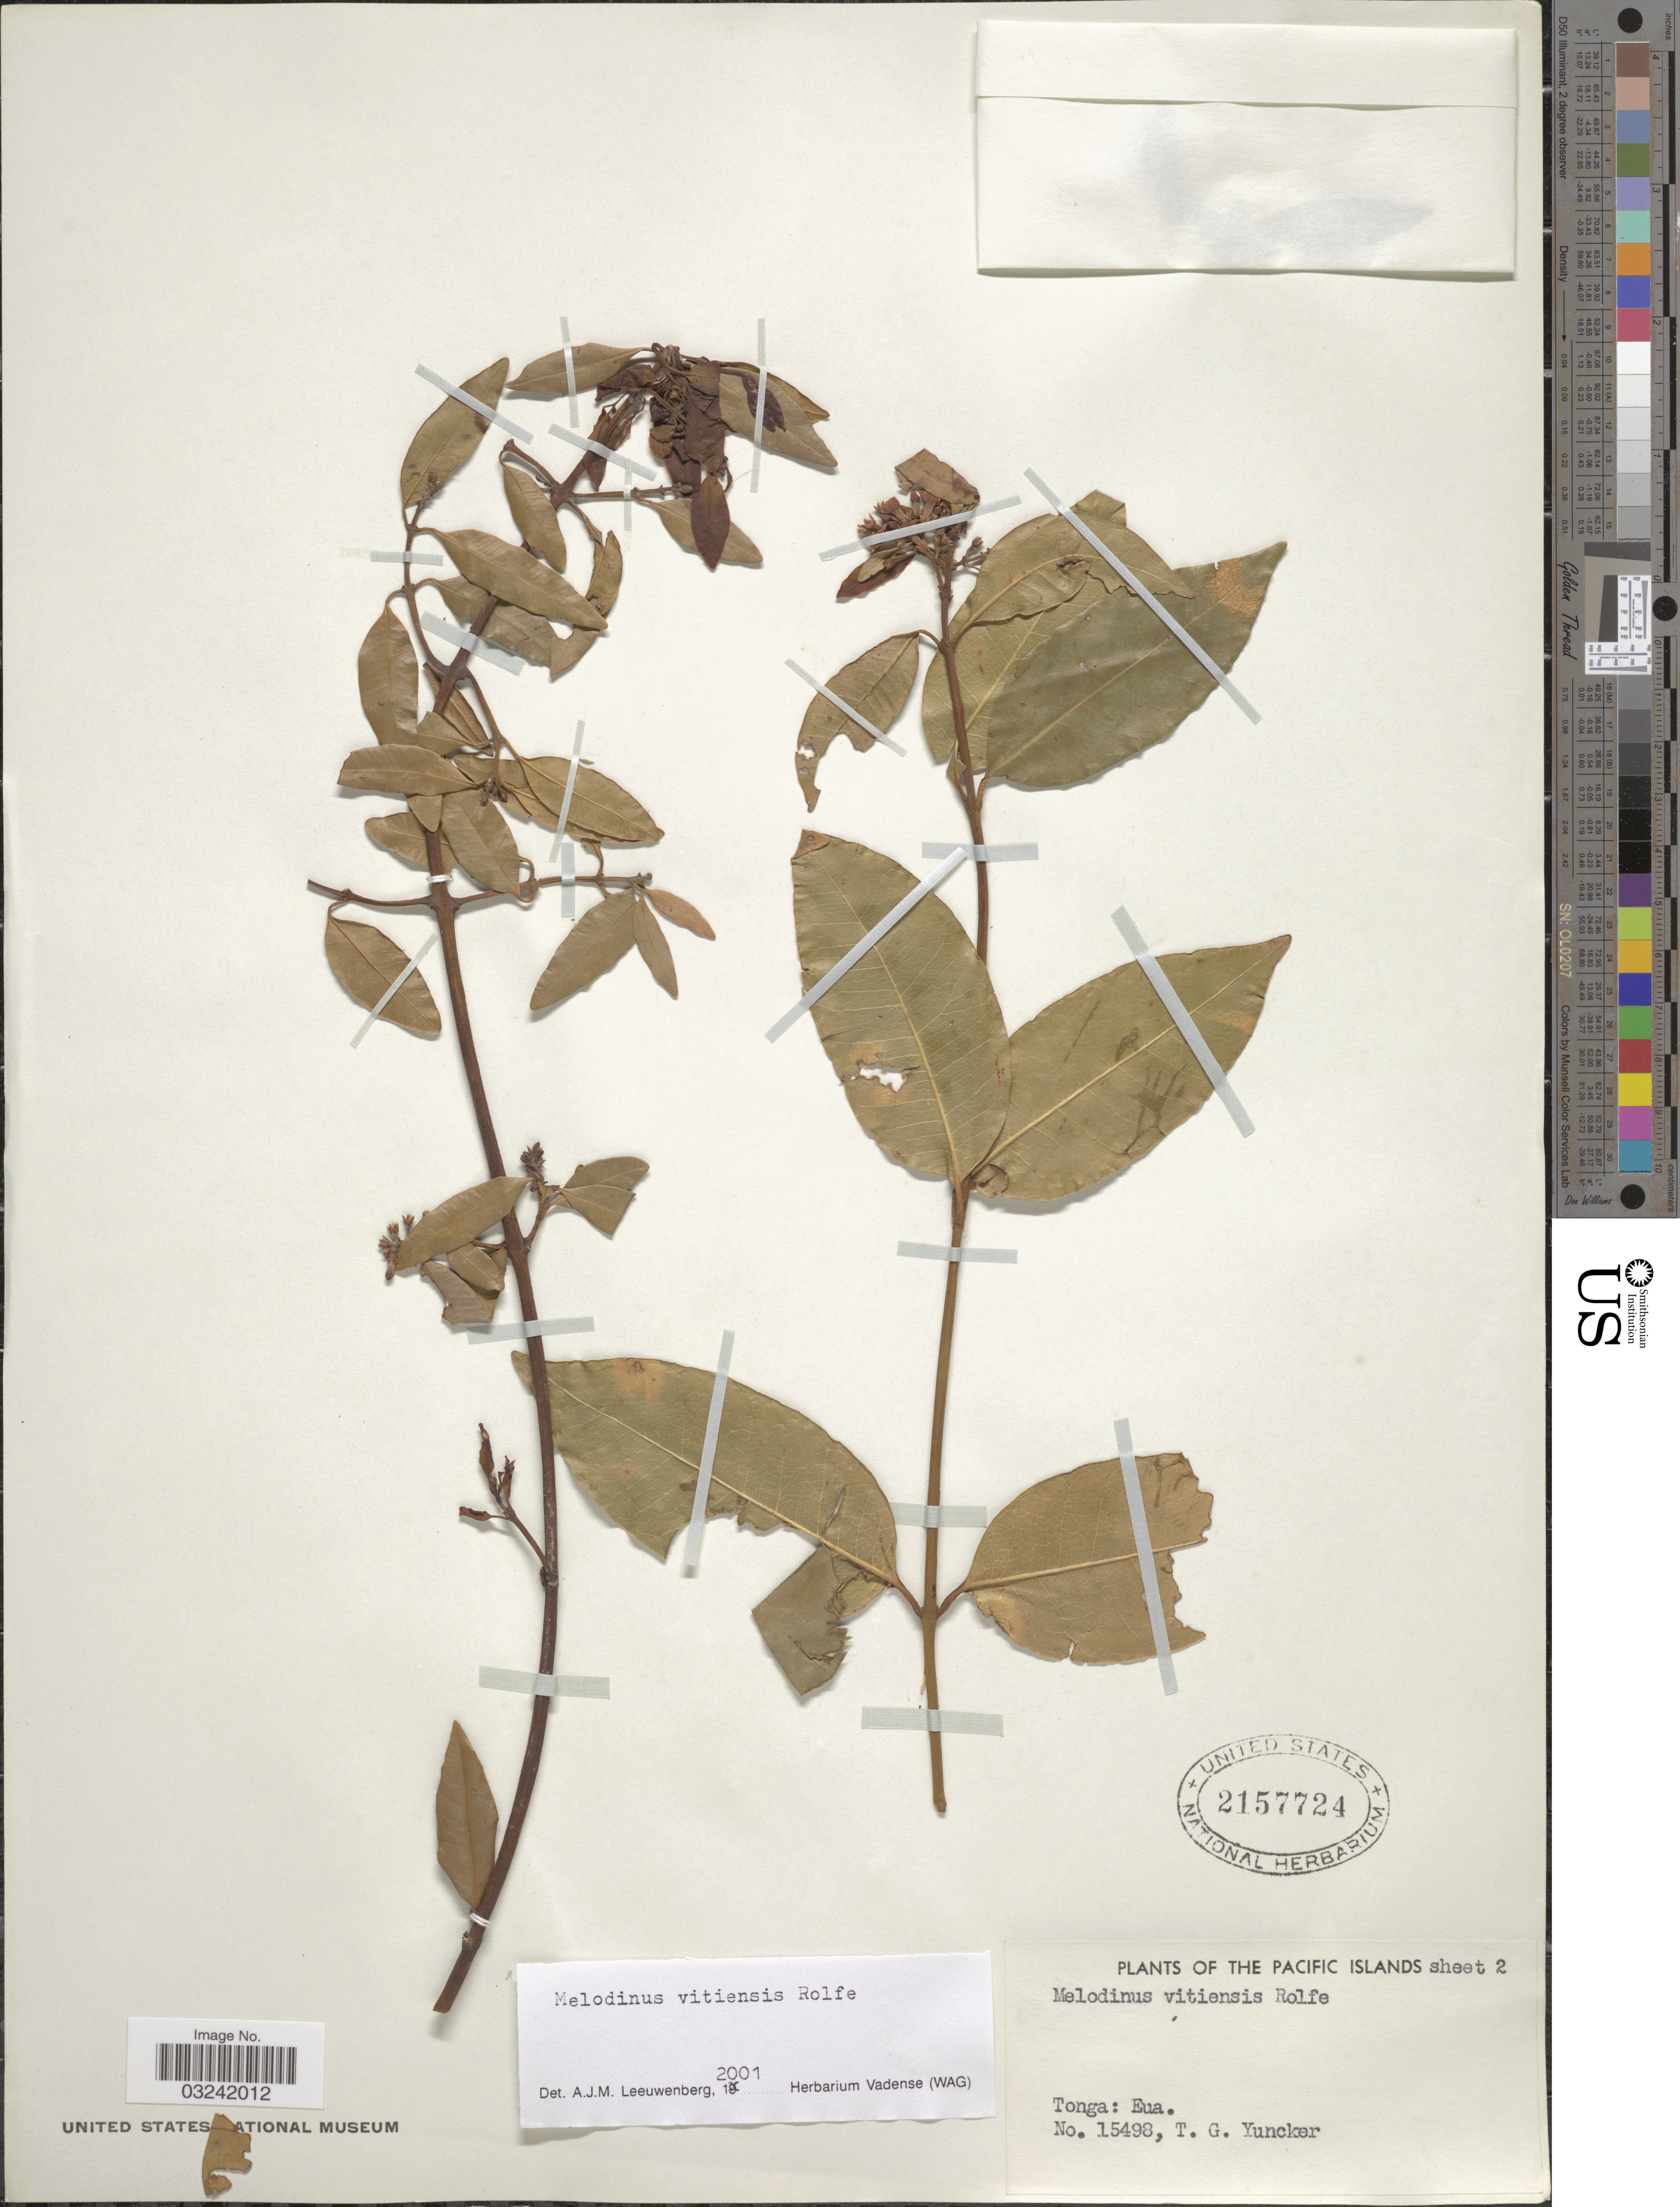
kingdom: Plantae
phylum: Tracheophyta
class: Magnoliopsida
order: Gentianales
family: Apocynaceae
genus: Melodinus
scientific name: Melodinus vitiensis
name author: Rolfe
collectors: T. G. Yuncker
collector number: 15498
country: Tonga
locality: The Pacific Islands, Tonga: Eua.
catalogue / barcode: US 2157724